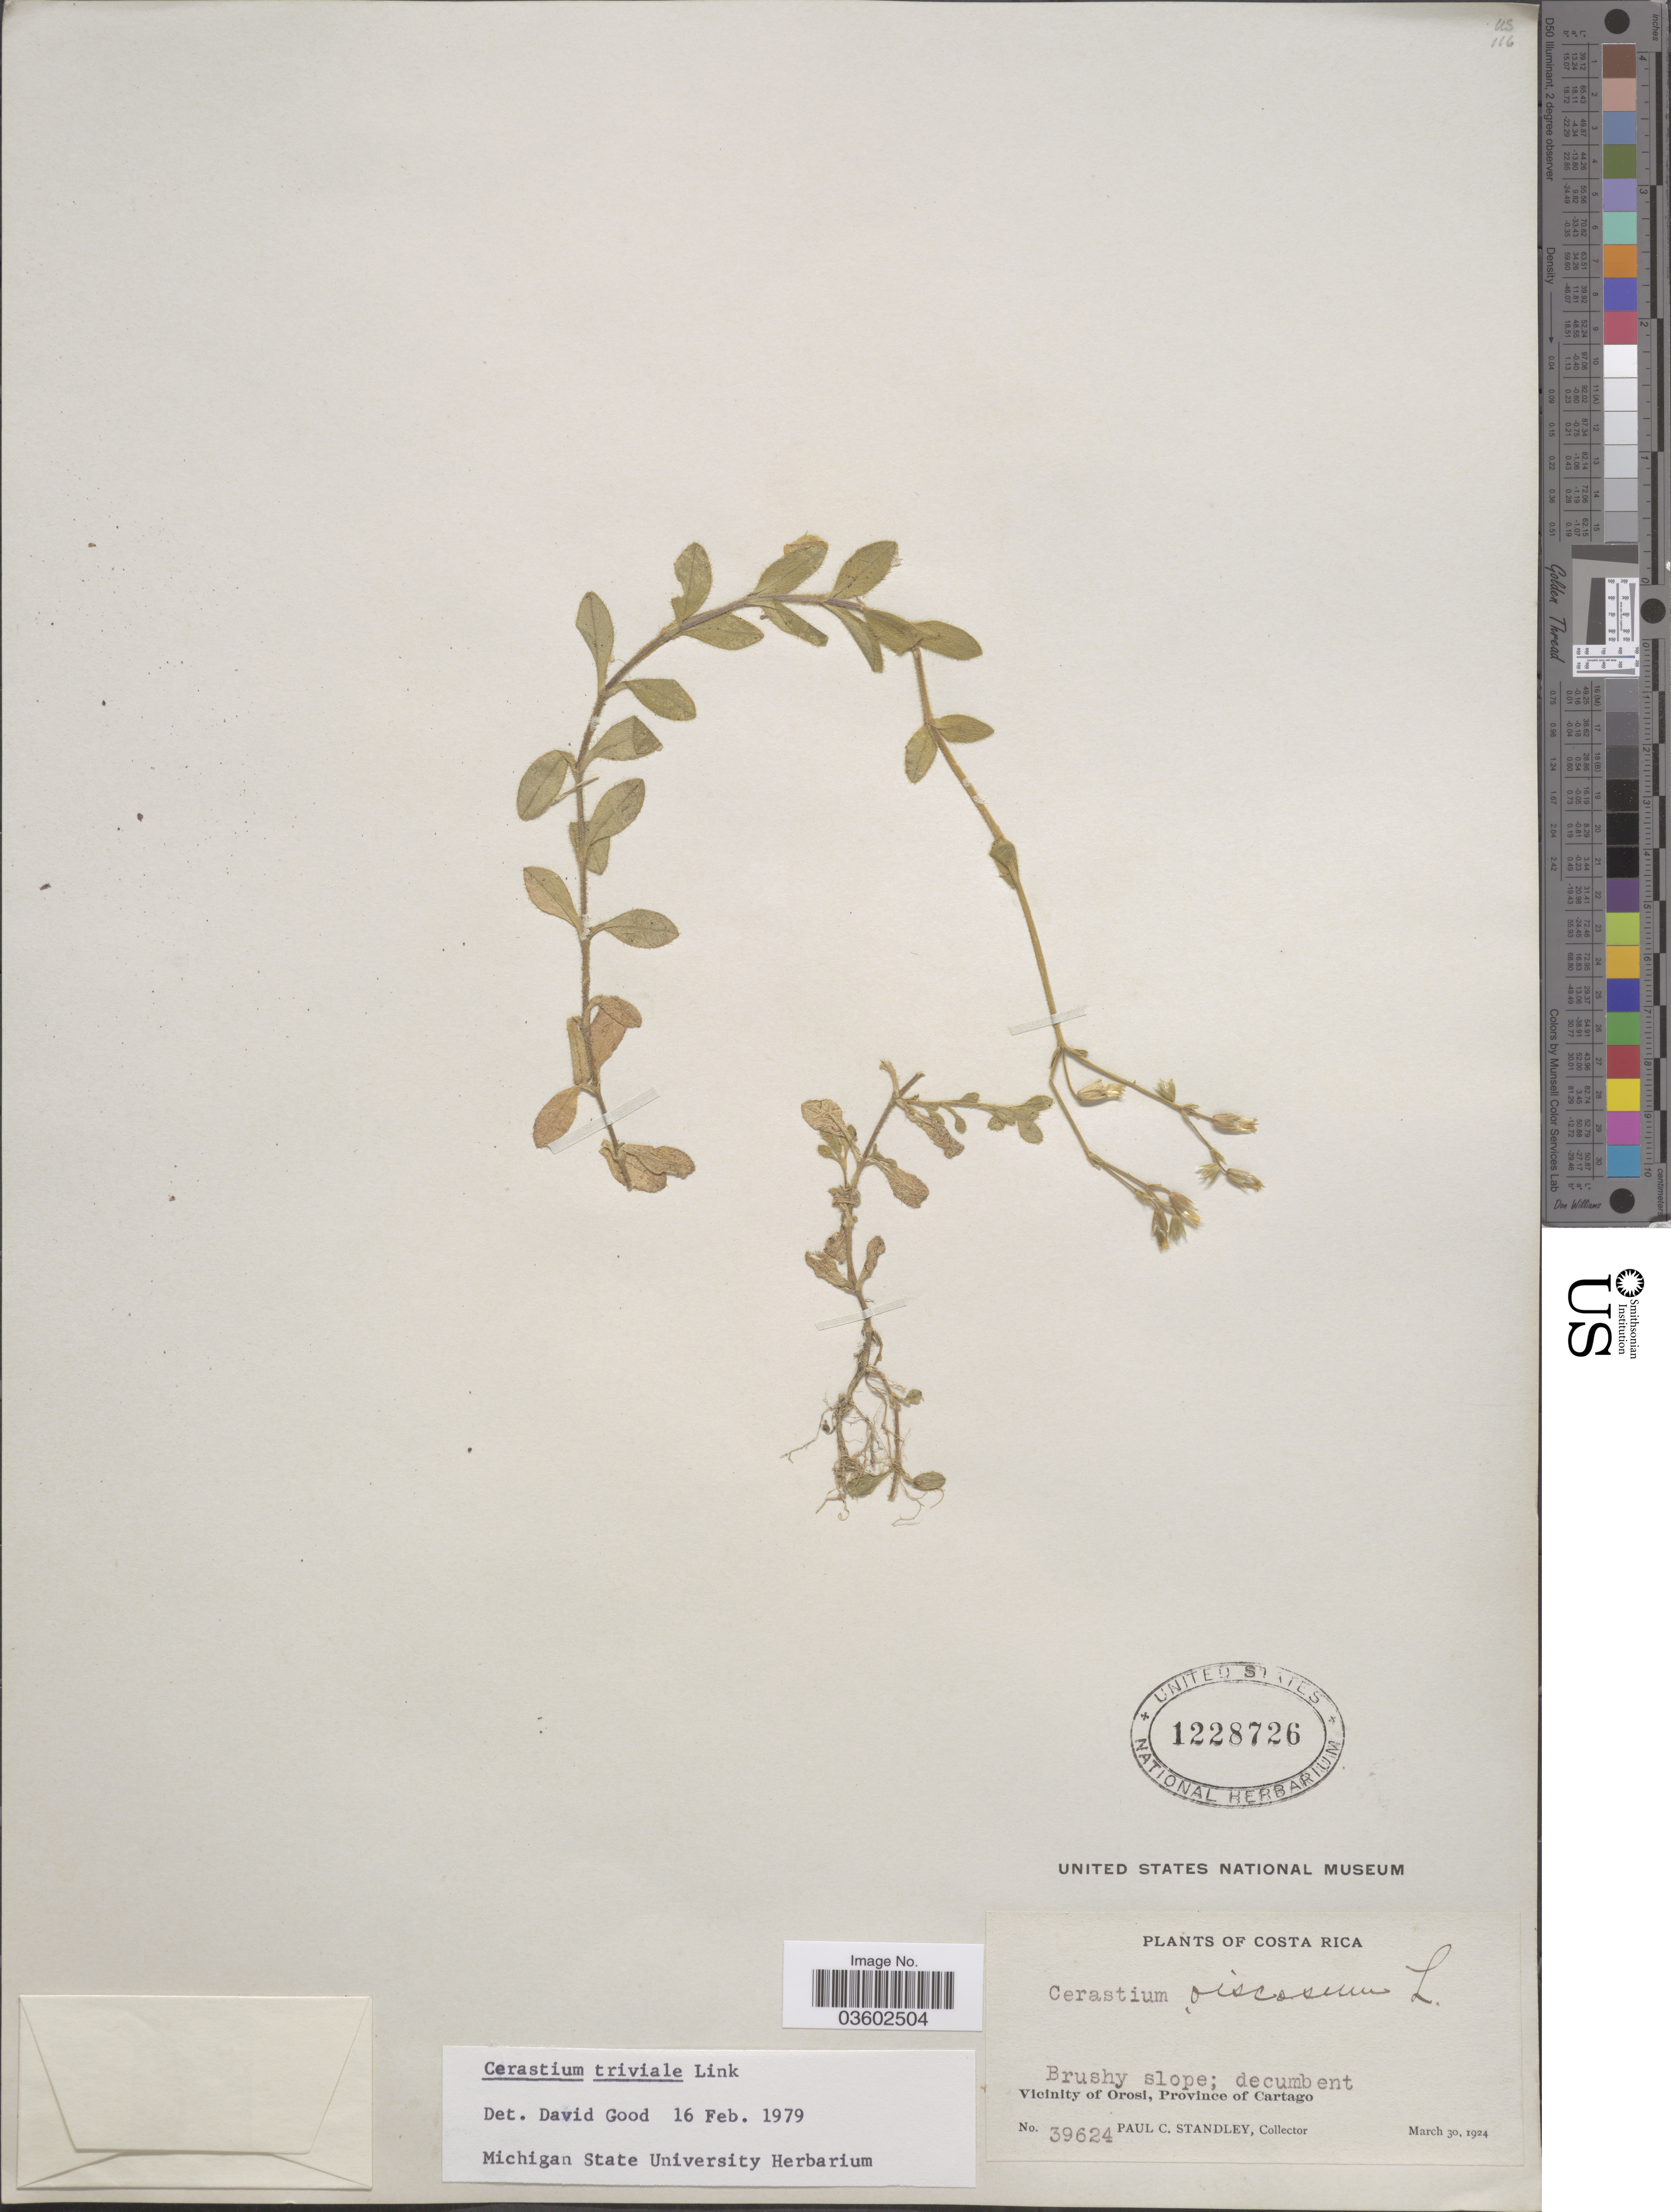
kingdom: Plantae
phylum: Tracheophyta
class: Magnoliopsida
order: Caryophyllales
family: Caryophyllaceae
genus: Cerastium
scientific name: Cerastium triviale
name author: Link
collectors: P. C. Standley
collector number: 39624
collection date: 1924-03-30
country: Costa Rica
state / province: Cartago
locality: Vicinity of Orosi.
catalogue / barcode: US 1228726